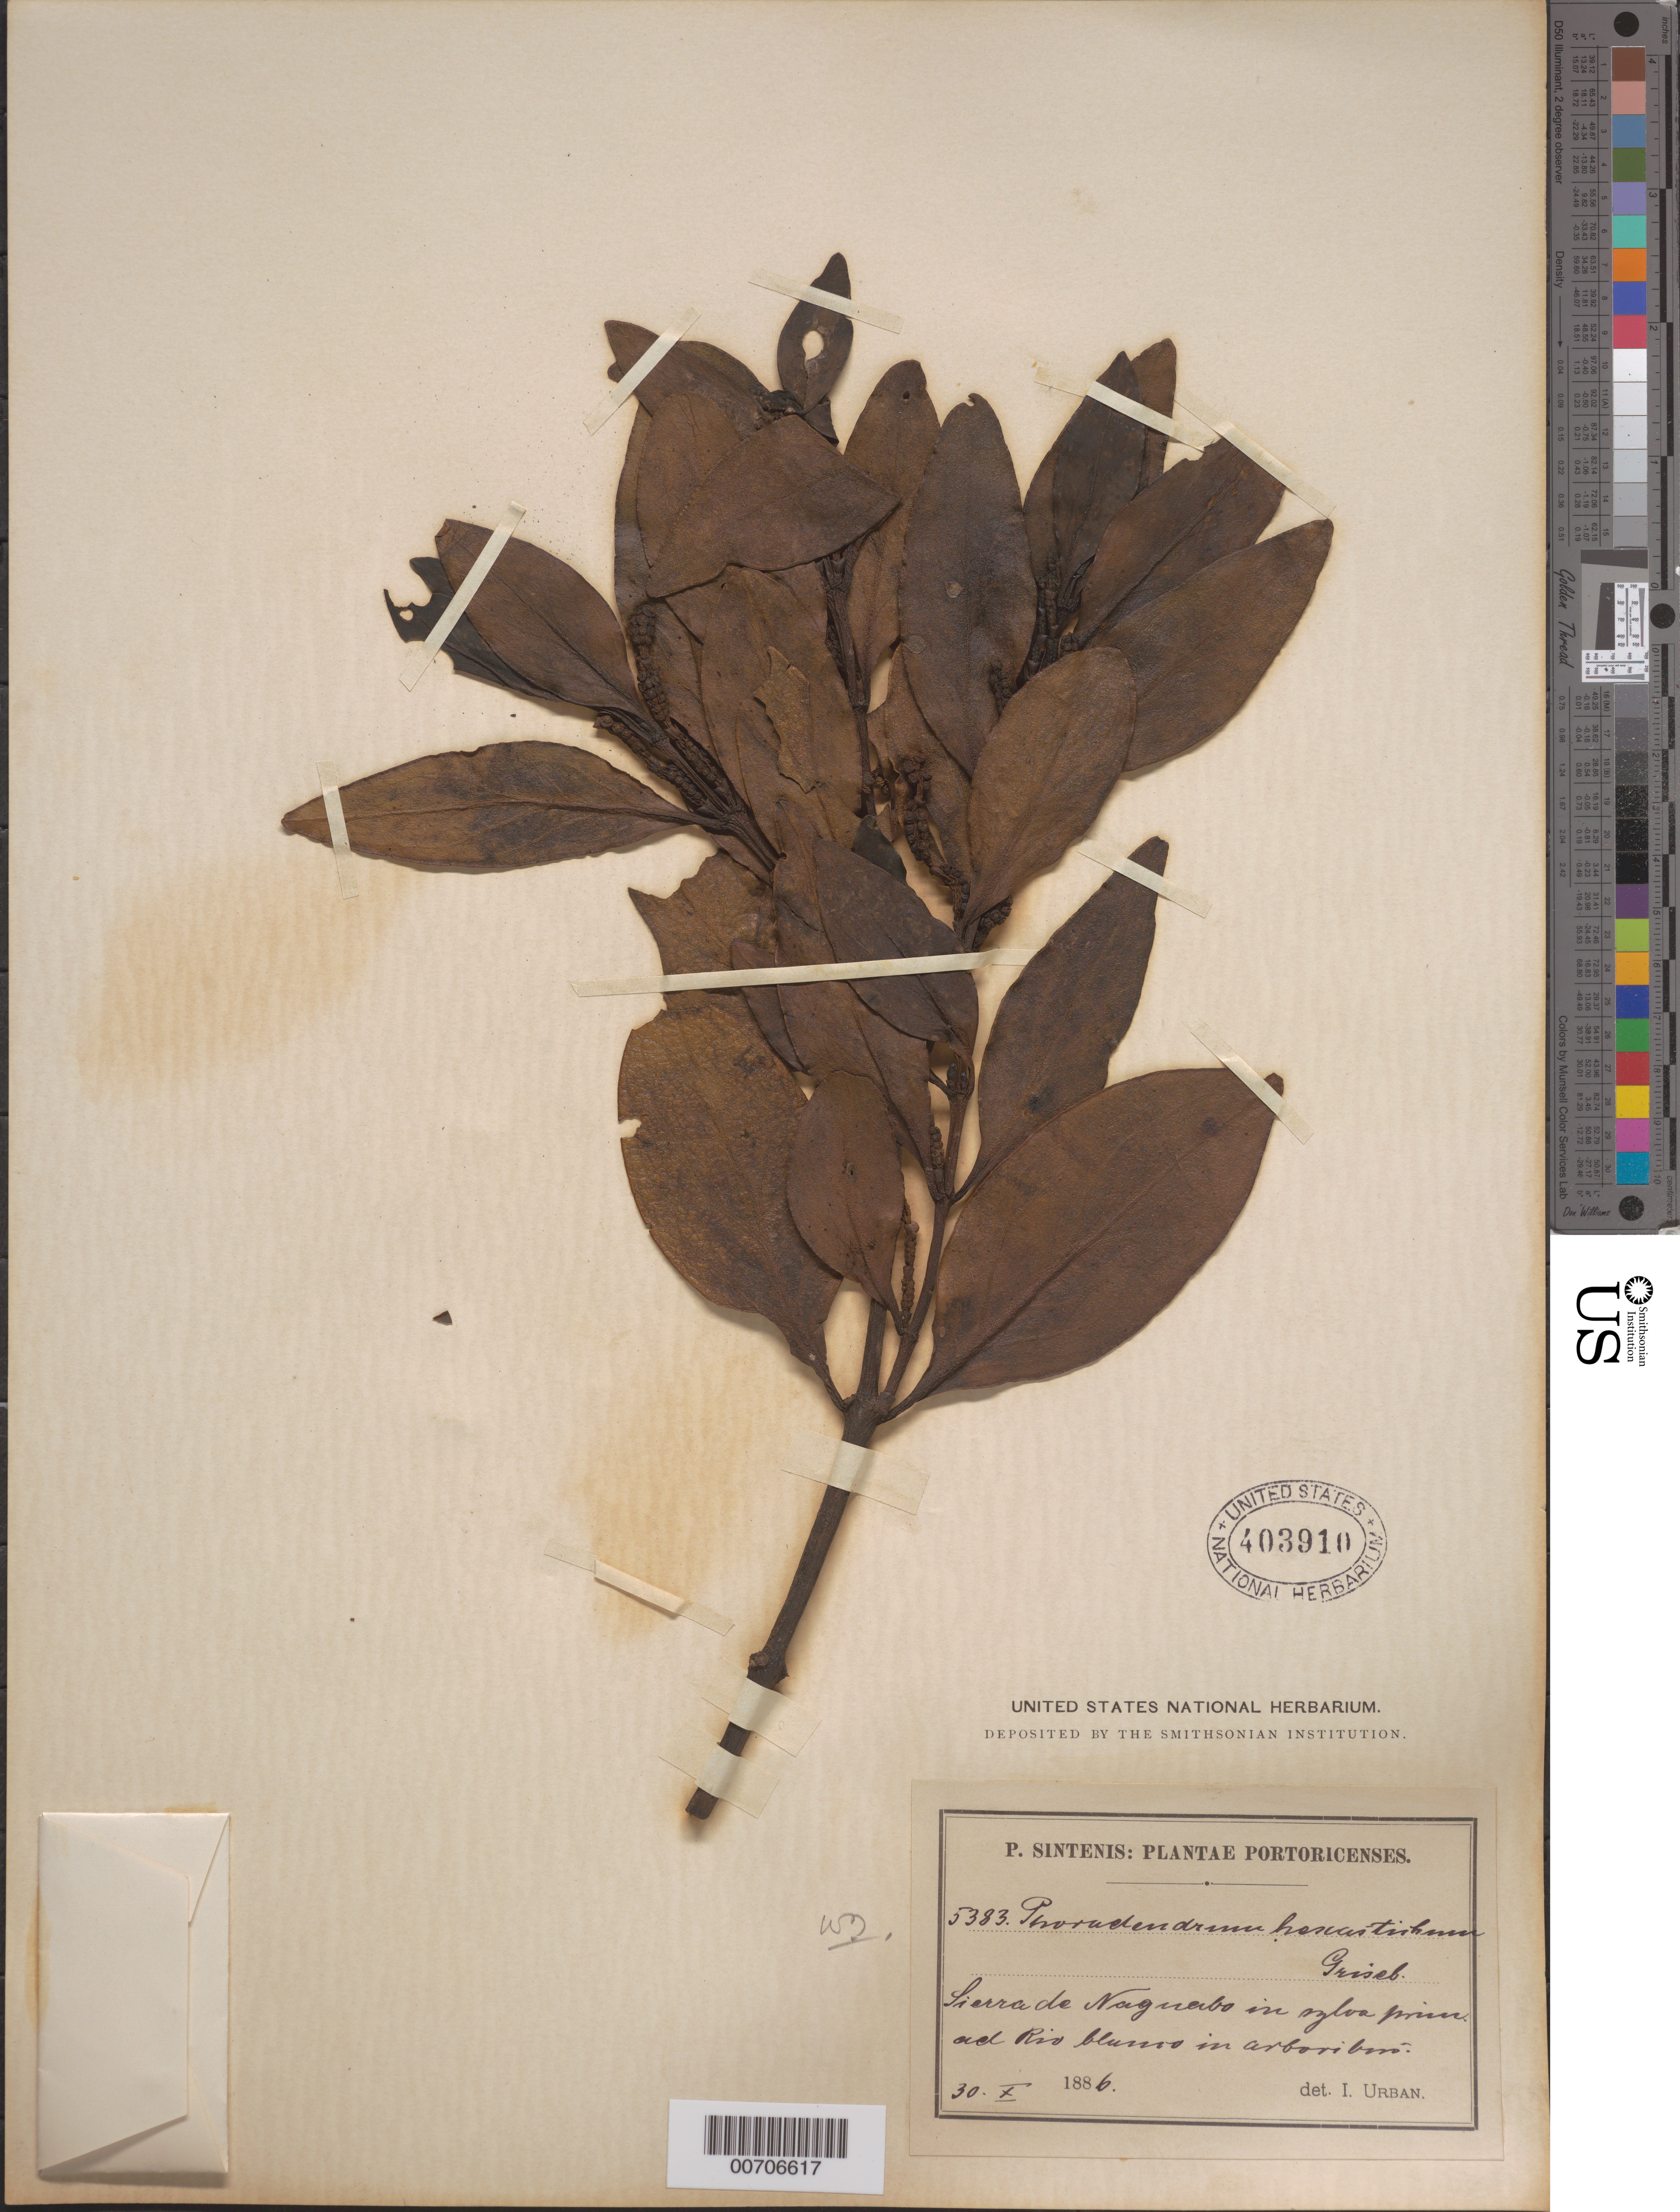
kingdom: Plantae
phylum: Tracheophyta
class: Magnoliopsida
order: Santalales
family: Viscaceae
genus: Phoradendron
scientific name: Phoradendron hexastichum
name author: (DC.) Griseb.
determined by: Urban, Ignatz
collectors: P. Sintenis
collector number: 5383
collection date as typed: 30 Oct 1886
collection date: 1886-10-30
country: Puerto Rico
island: Greater Antilles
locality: Sierra de Naguabo in sylva primo ad Río blanco in arboribus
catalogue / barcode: US 403910